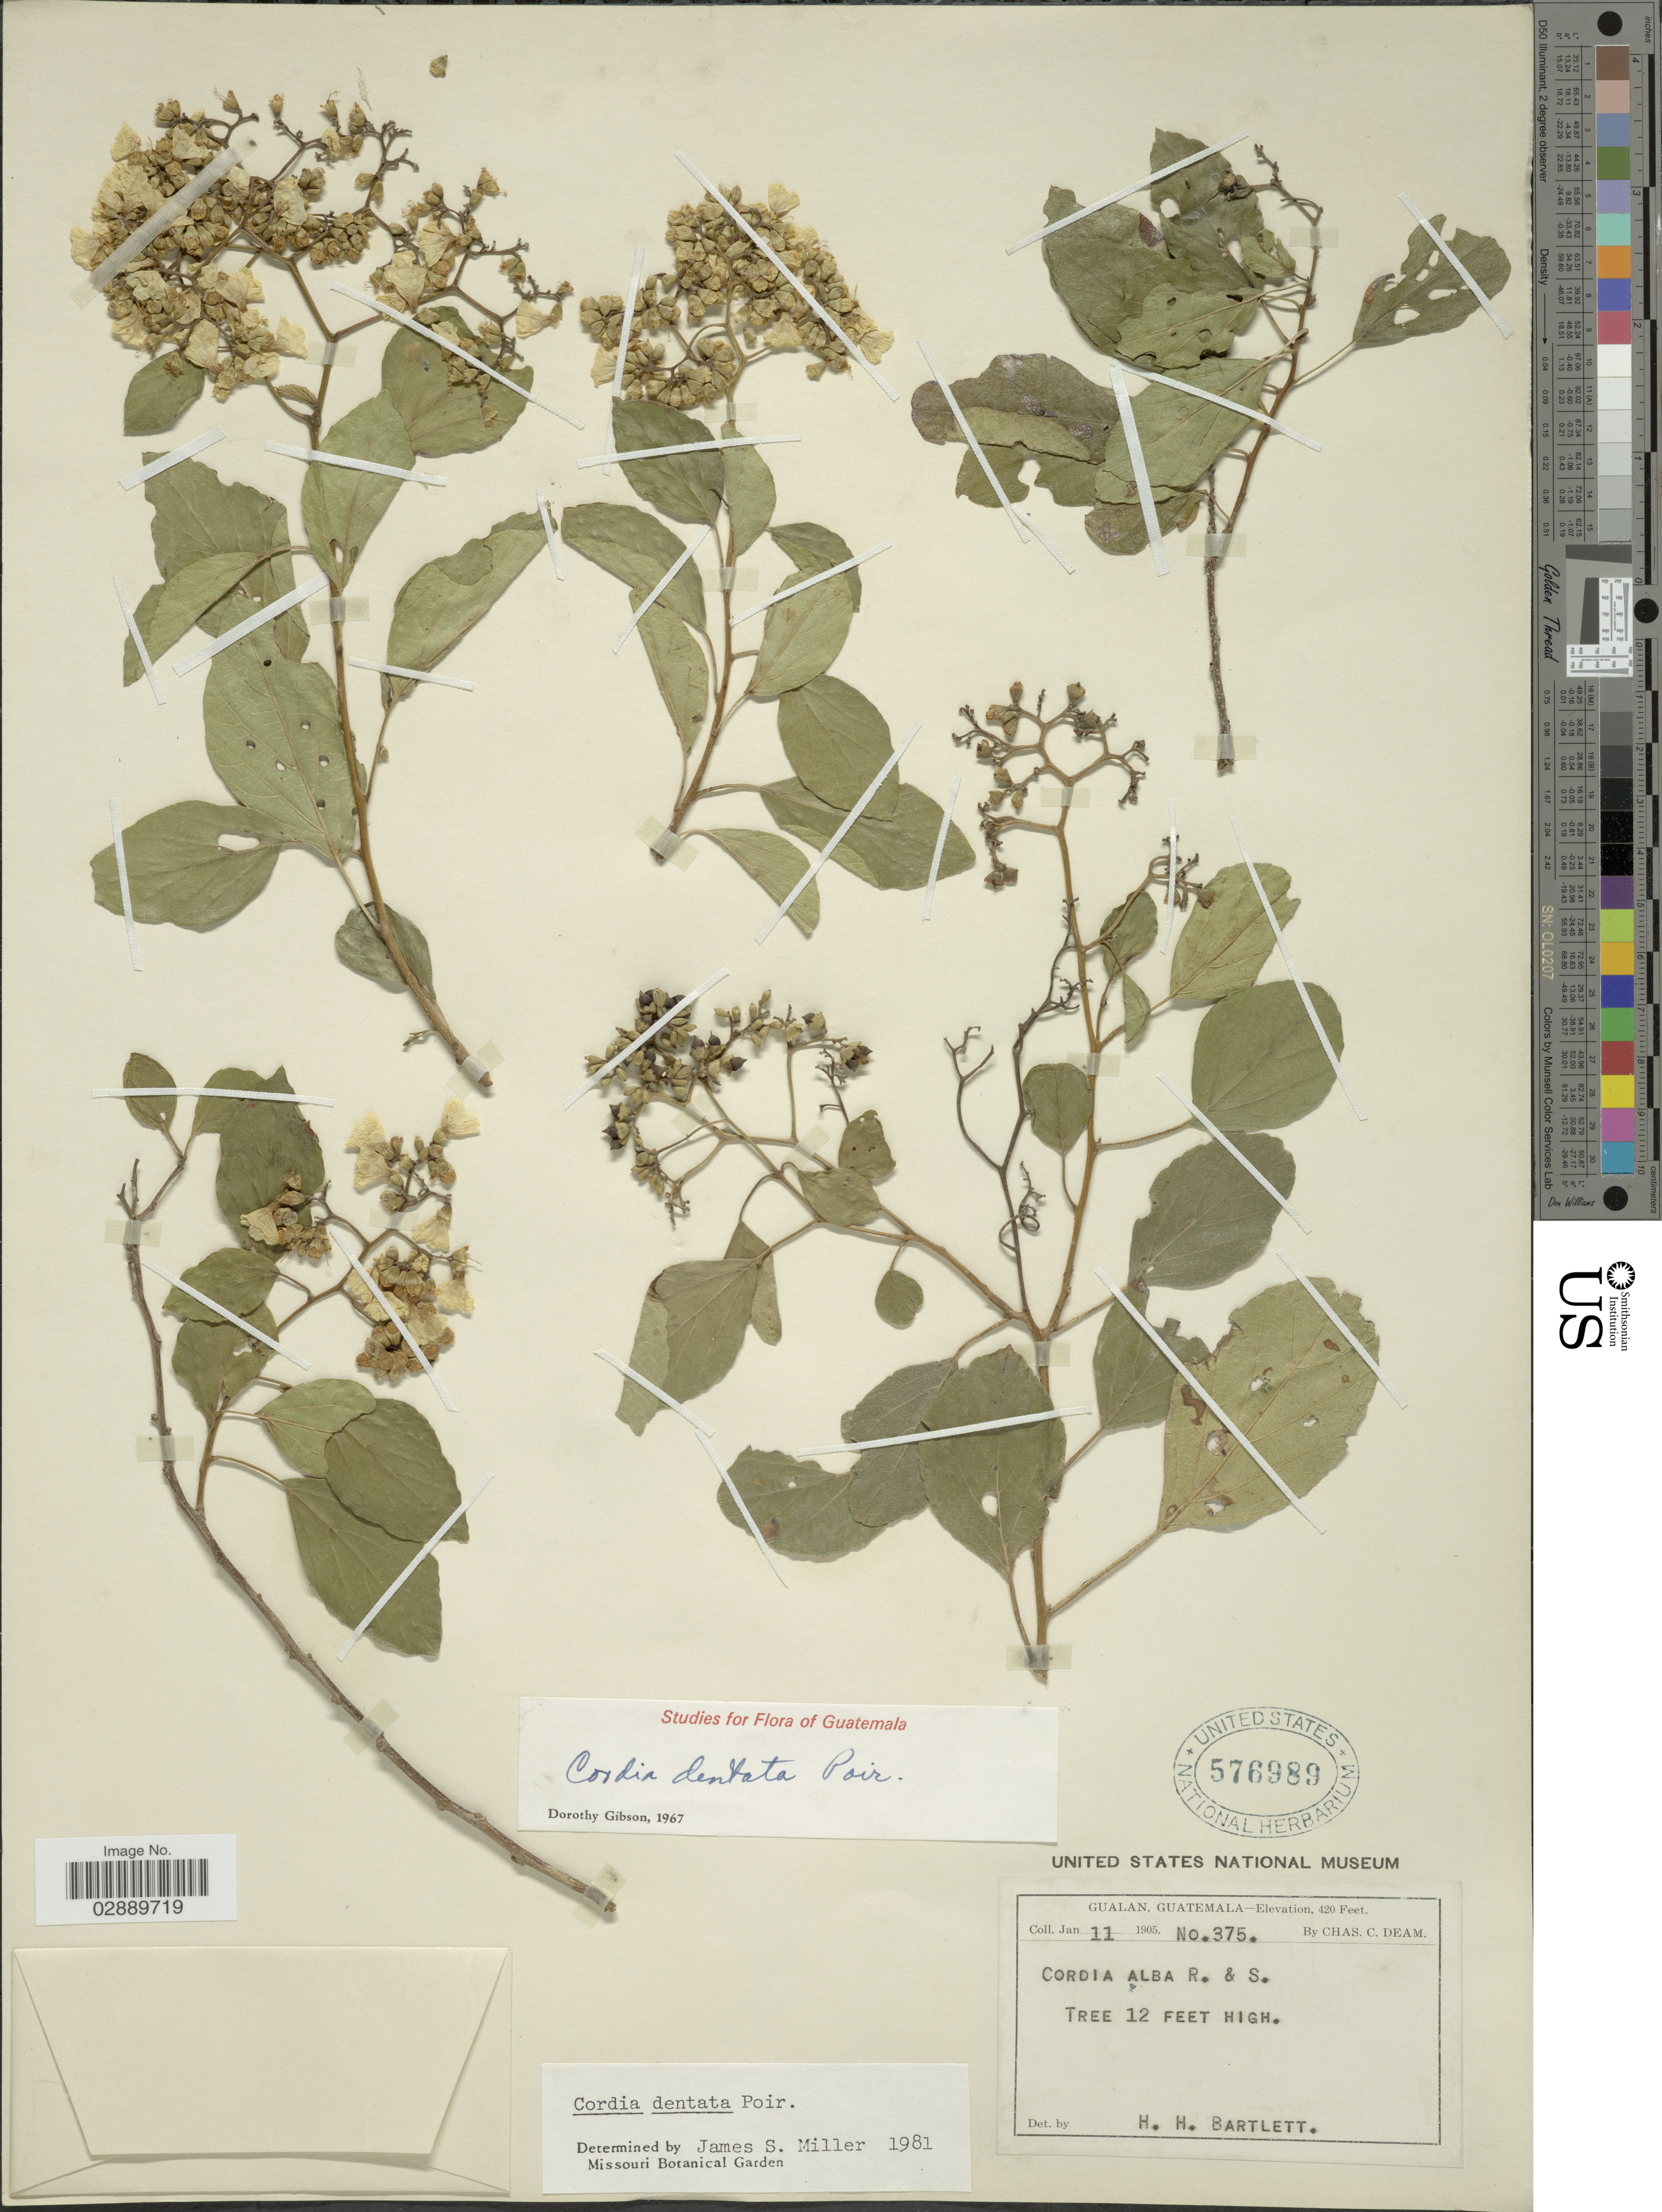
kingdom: Plantae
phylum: Tracheophyta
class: Magnoliopsida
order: Boraginales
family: Cordiaceae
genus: Cordia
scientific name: Cordia dentata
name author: Poir.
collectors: C. C. Deam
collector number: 375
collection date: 1905-01-11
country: Guatemala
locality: Gualan.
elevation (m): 128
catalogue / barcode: US 576989